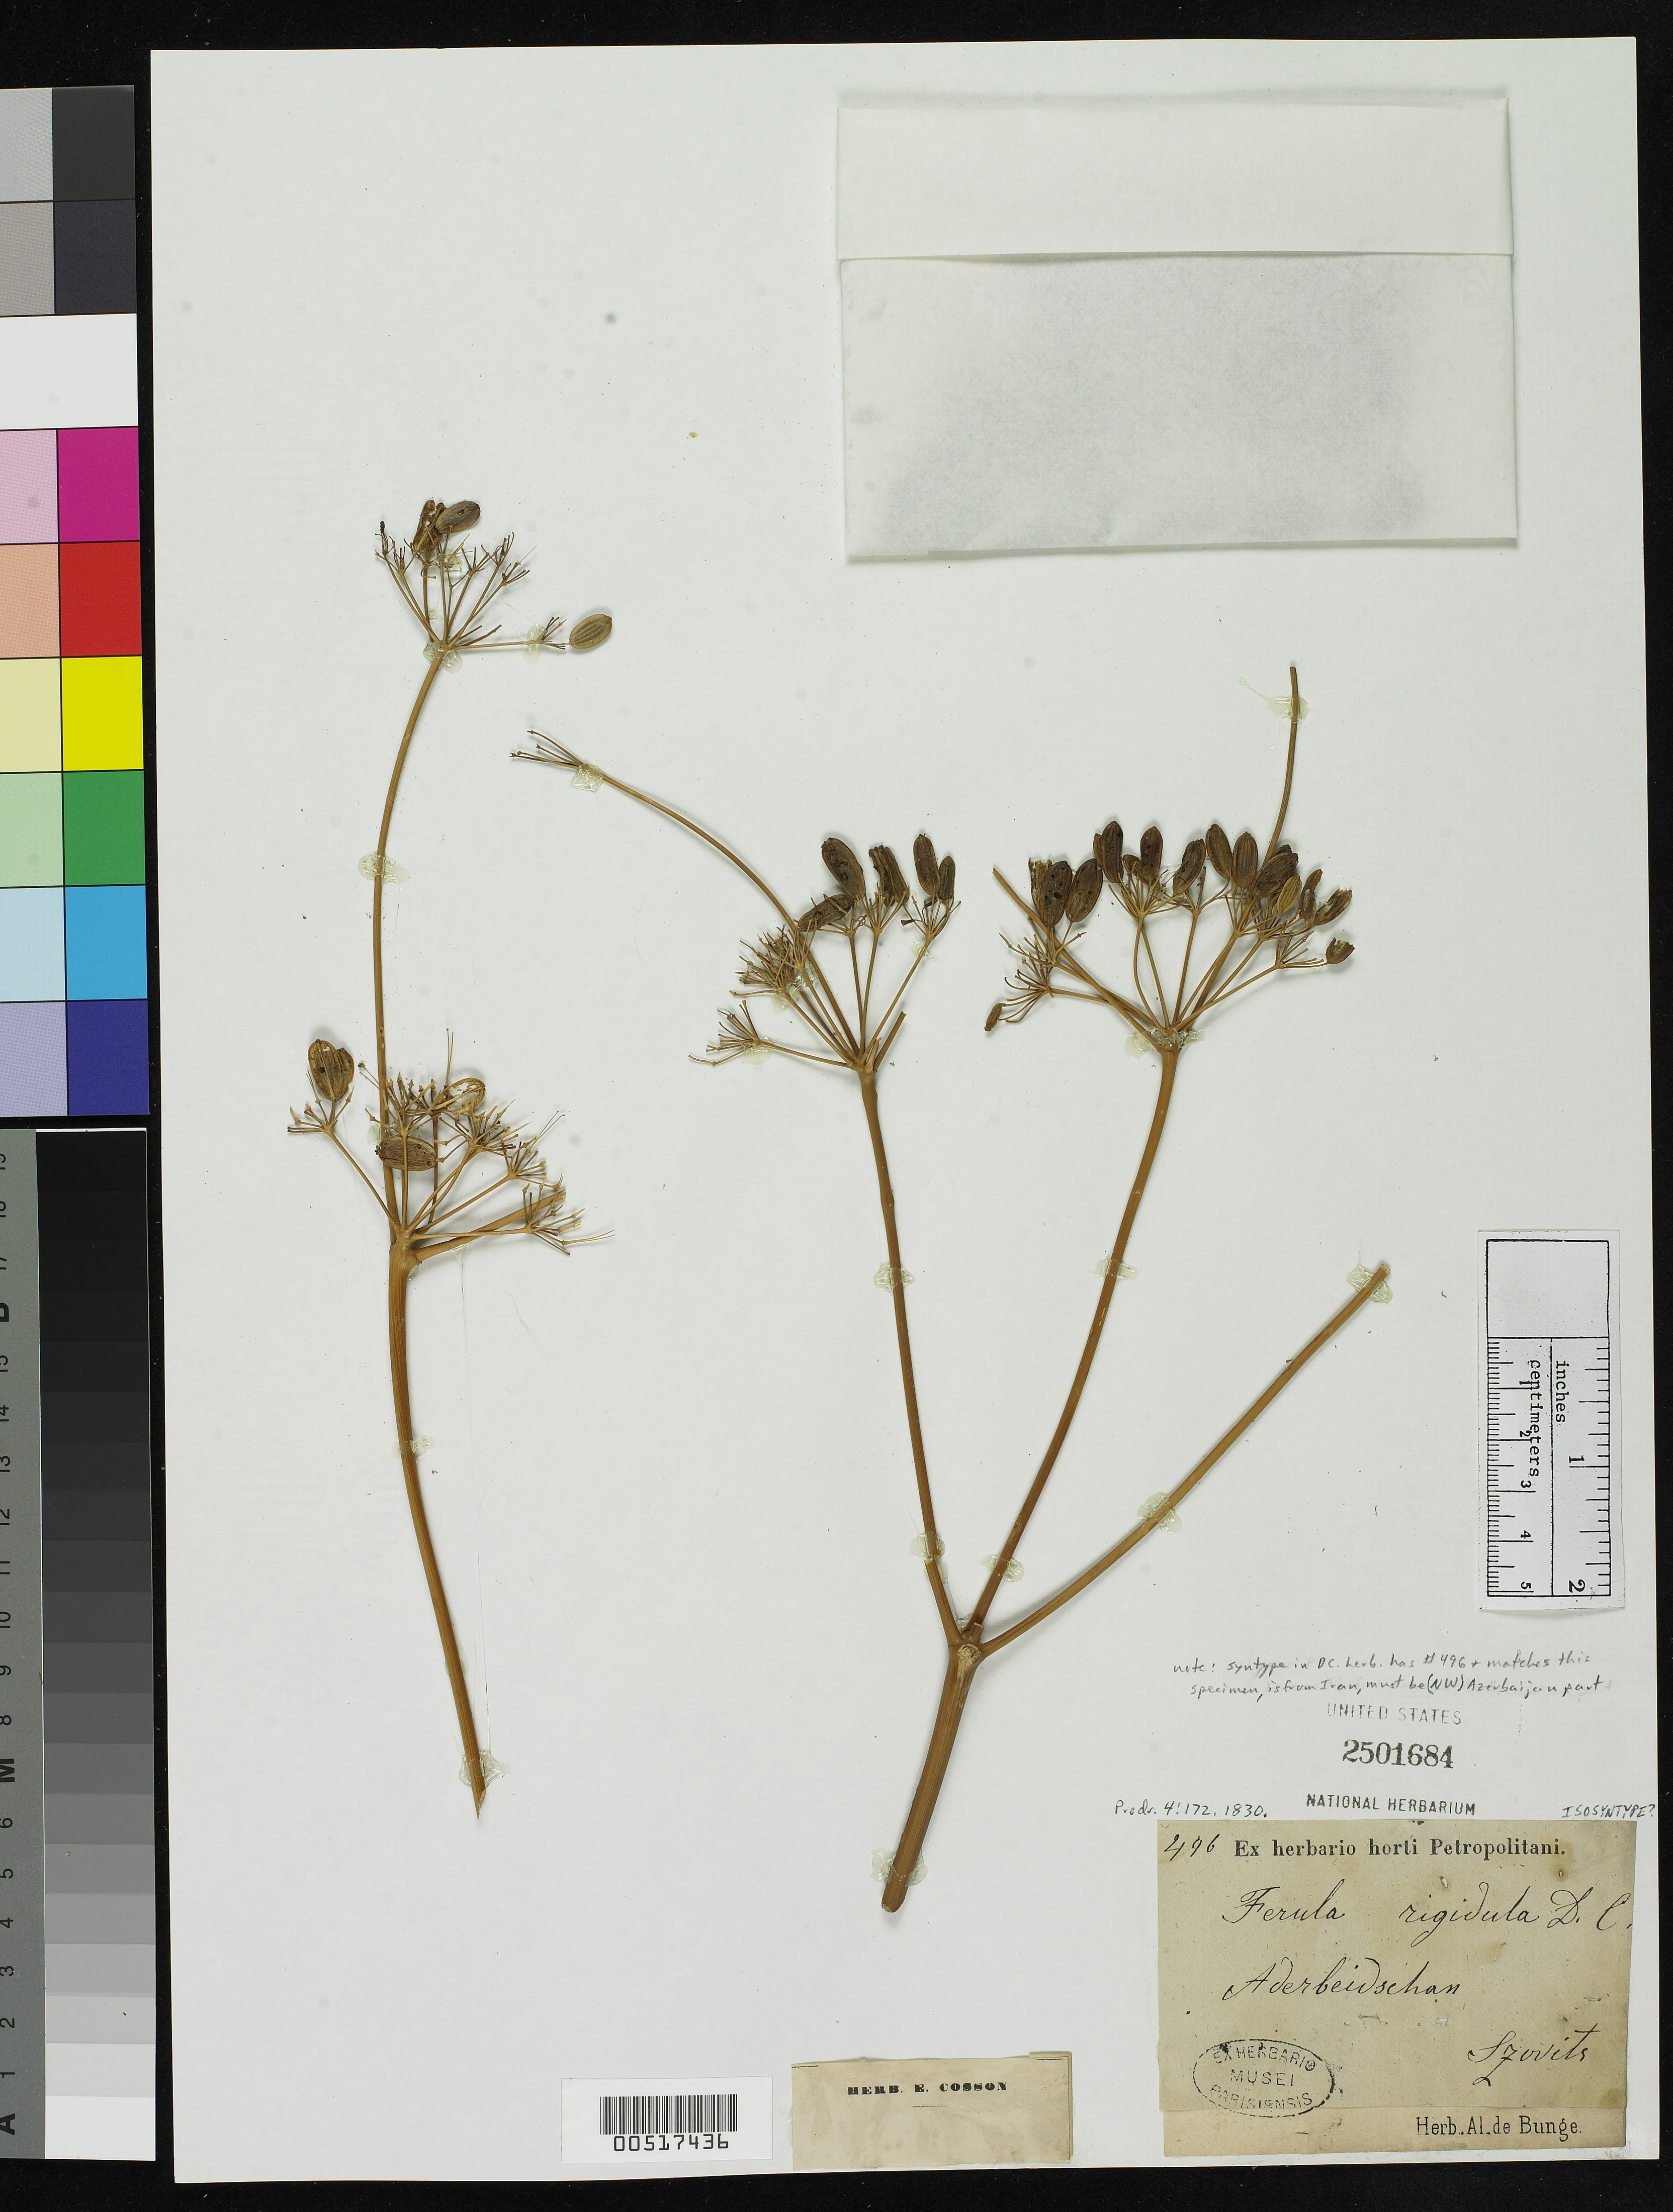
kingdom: Plantae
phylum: Tracheophyta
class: Magnoliopsida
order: Apiales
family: Apiaceae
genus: Ferula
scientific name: Ferula rigidula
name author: DC.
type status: Isosyntype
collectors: J. Szovits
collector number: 496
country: Iran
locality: Aderbeidschan.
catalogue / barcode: US 2501684